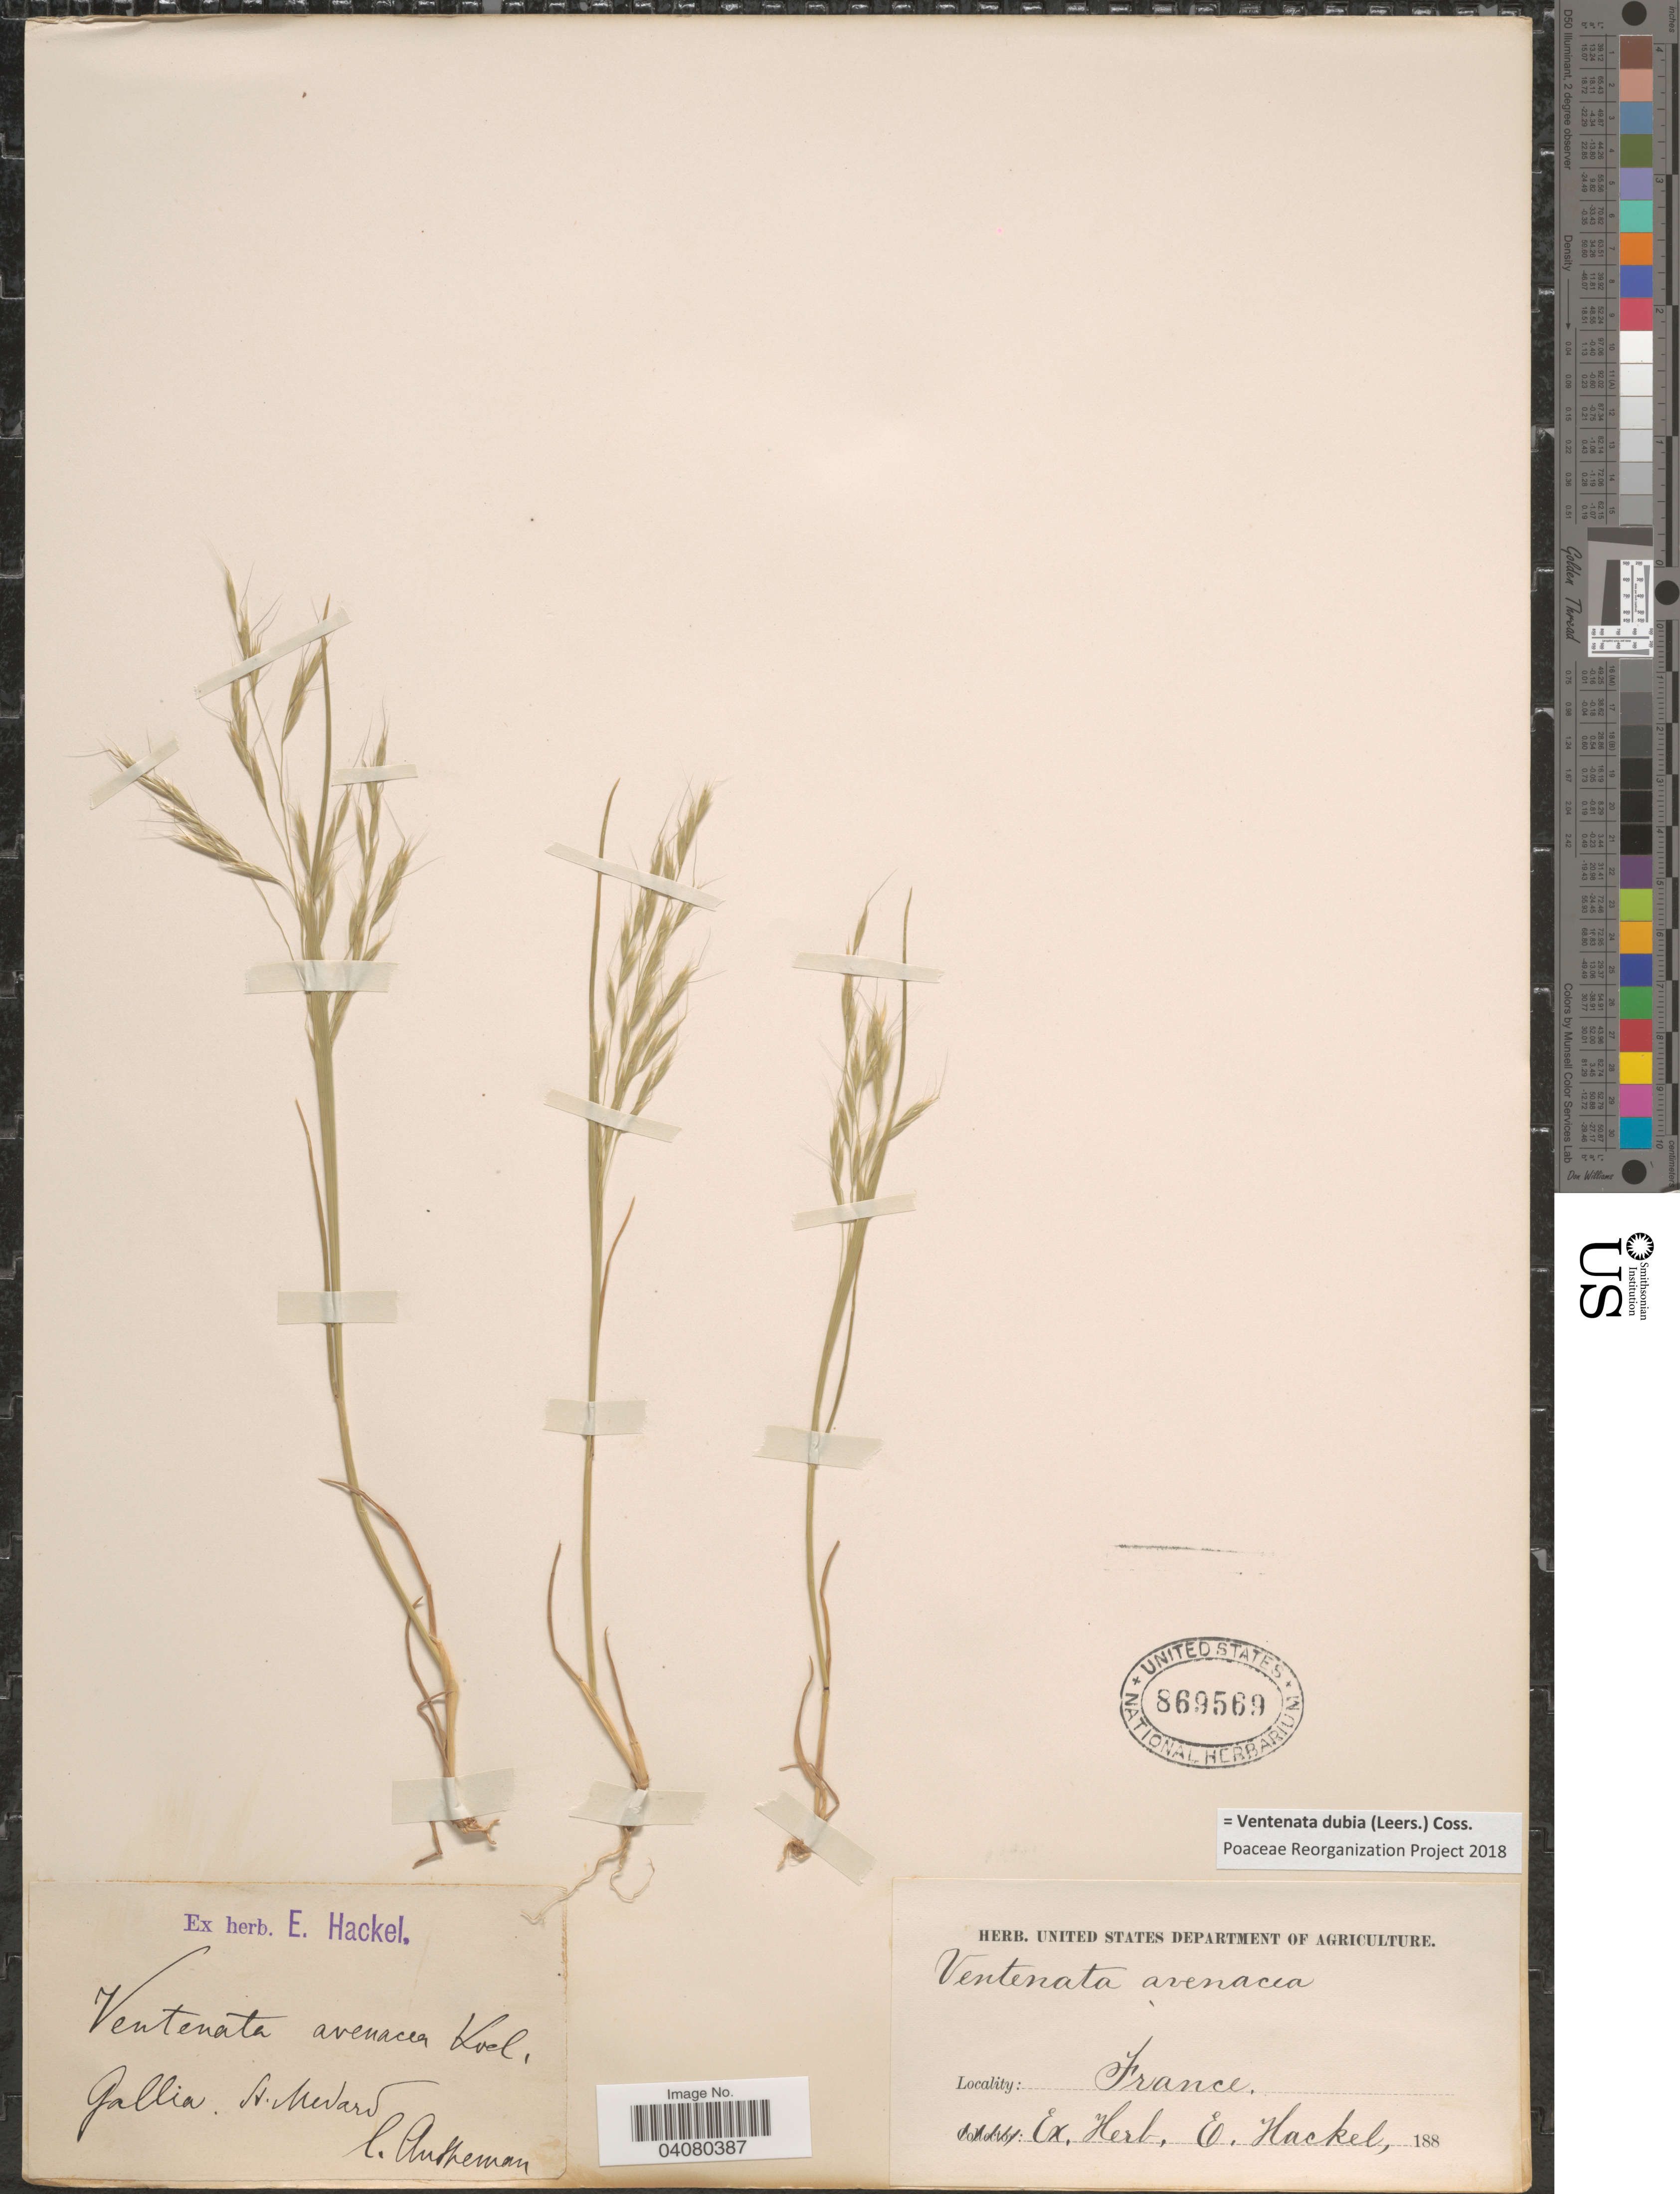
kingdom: Plantae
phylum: Tracheophyta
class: Liliopsida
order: Poales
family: Poaceae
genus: Ventenata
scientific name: Ventenata dubia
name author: (Leers) Coss.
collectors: Antheman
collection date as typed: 188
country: France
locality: Gallia. St. Medard.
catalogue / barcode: US 869569